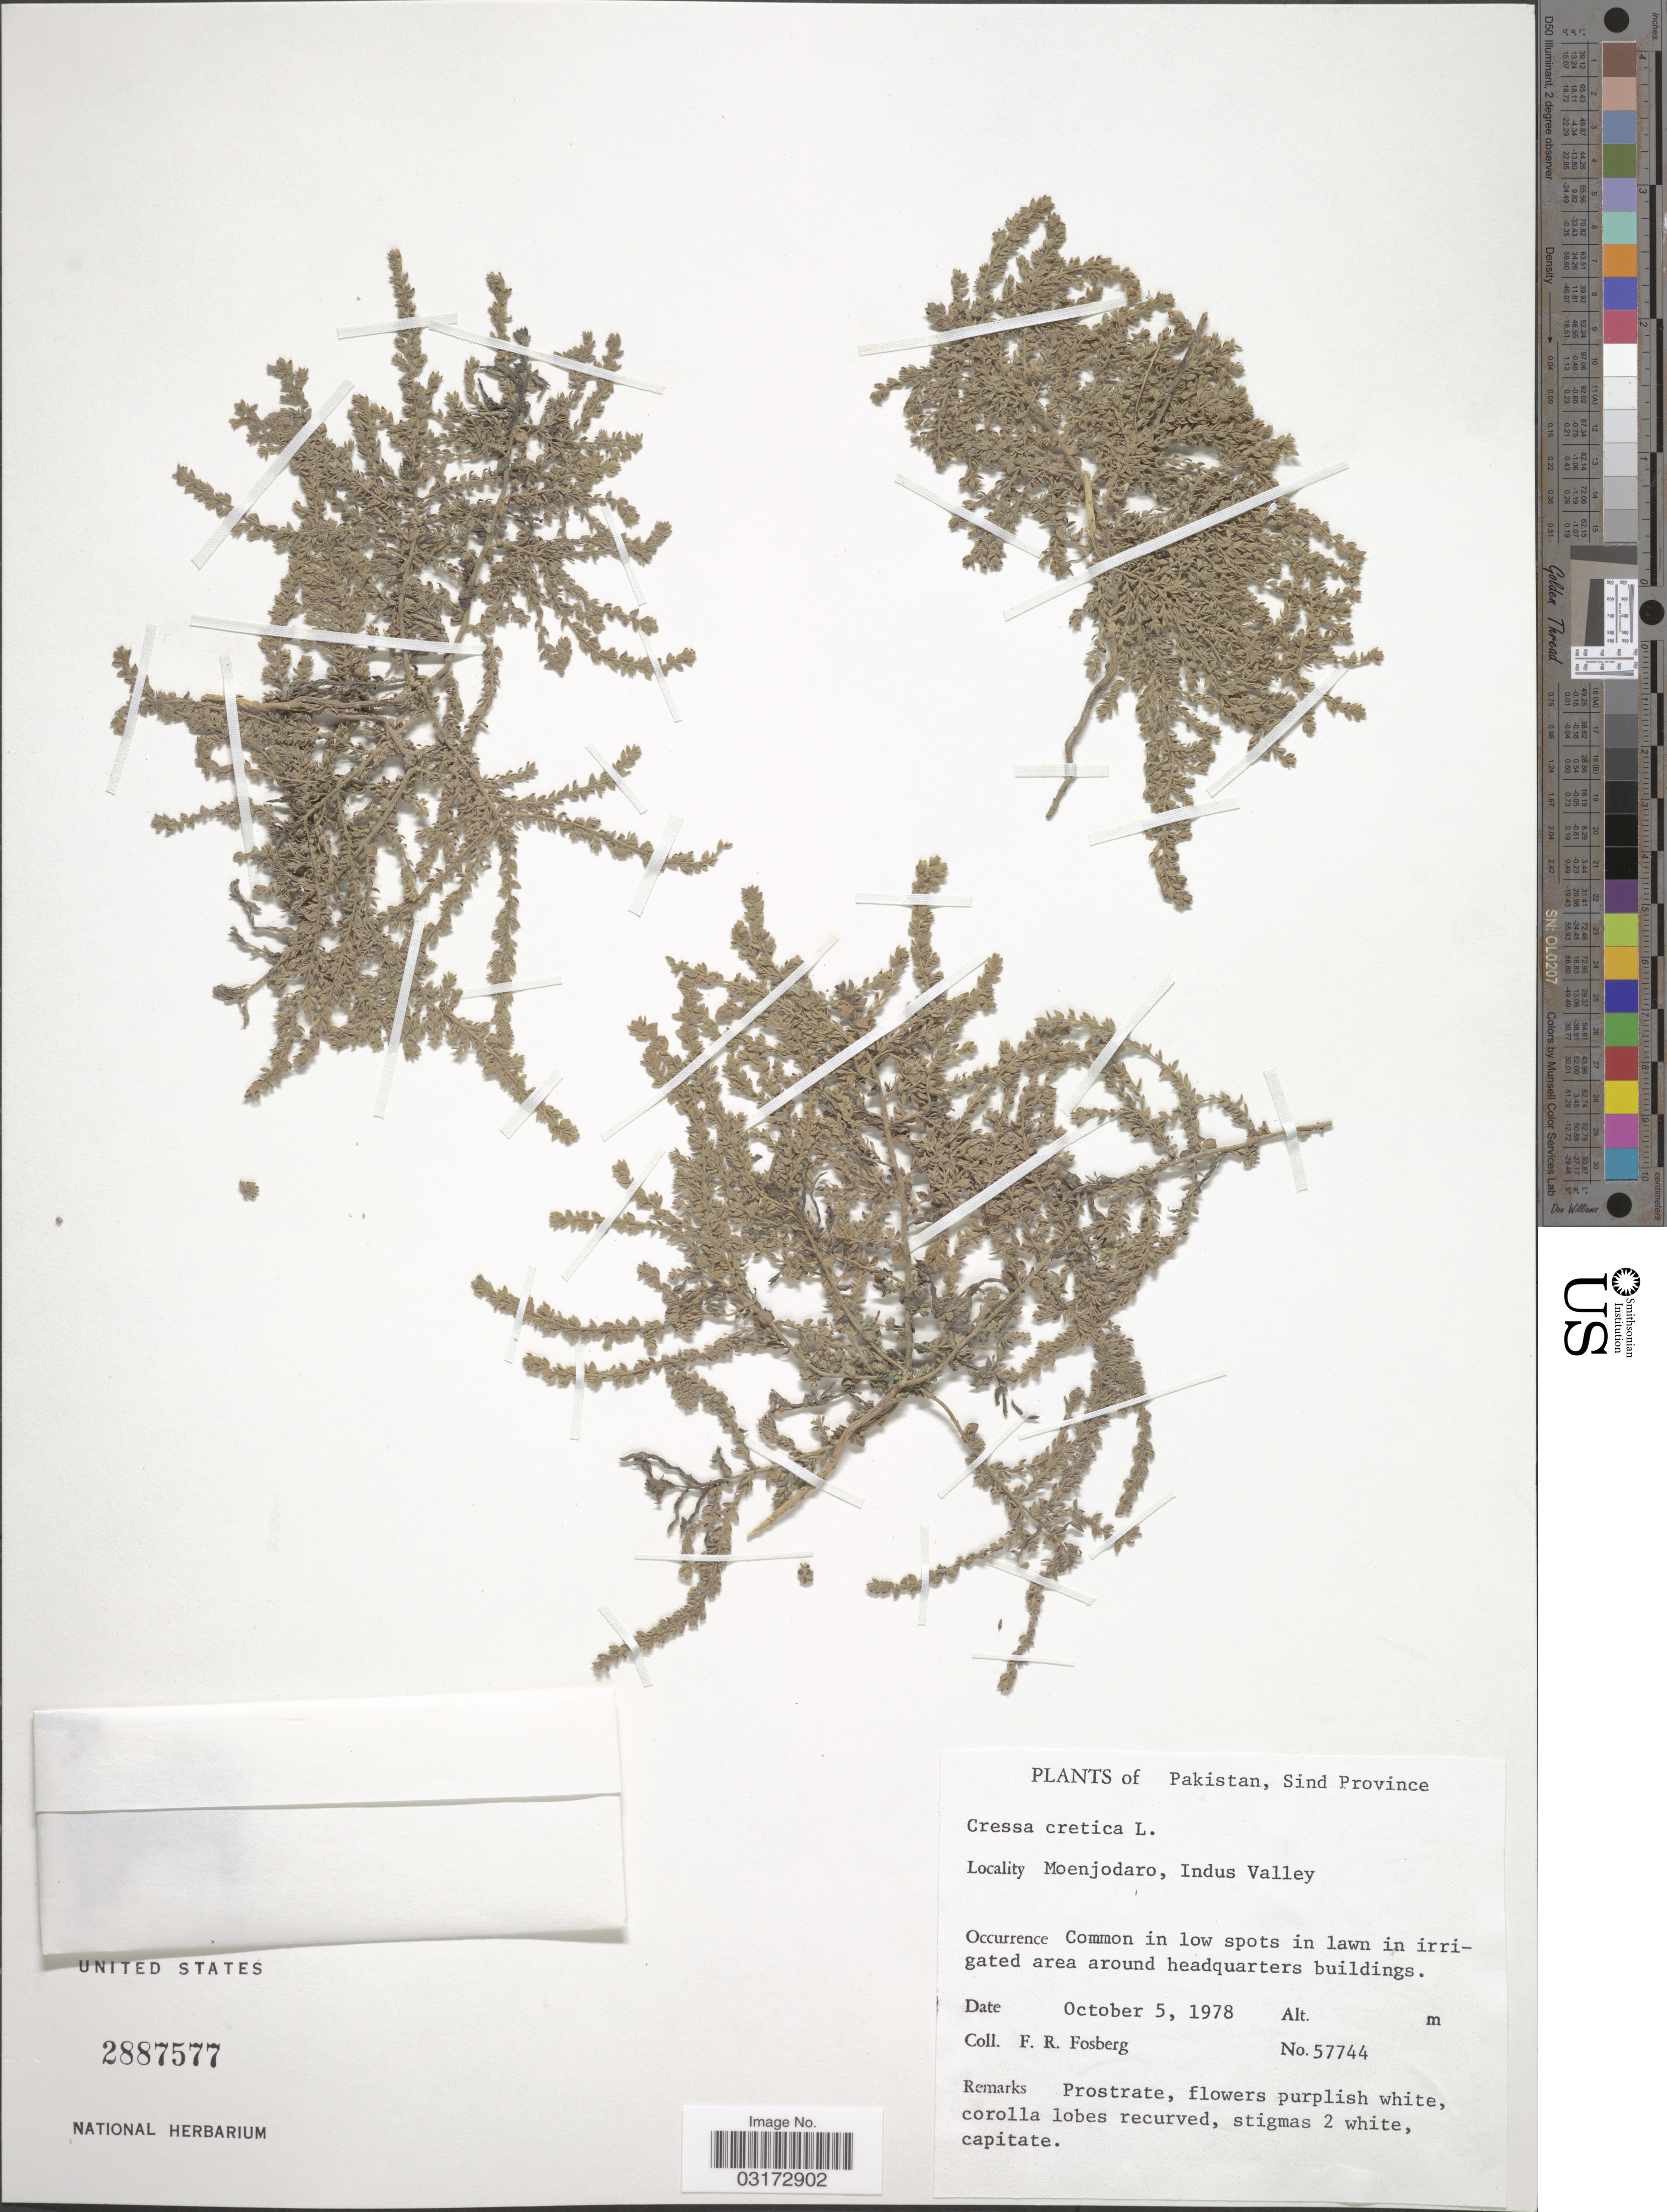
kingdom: Plantae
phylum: Tracheophyta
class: Magnoliopsida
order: Solanales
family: Convolvulaceae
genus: Cressa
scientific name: Cressa cretica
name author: L.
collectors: F. R. Fosberg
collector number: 57744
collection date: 1978-10-05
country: Pakistan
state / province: Sindh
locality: Sind Province, Moenjodaro, Indus Valley.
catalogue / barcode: US 2887577